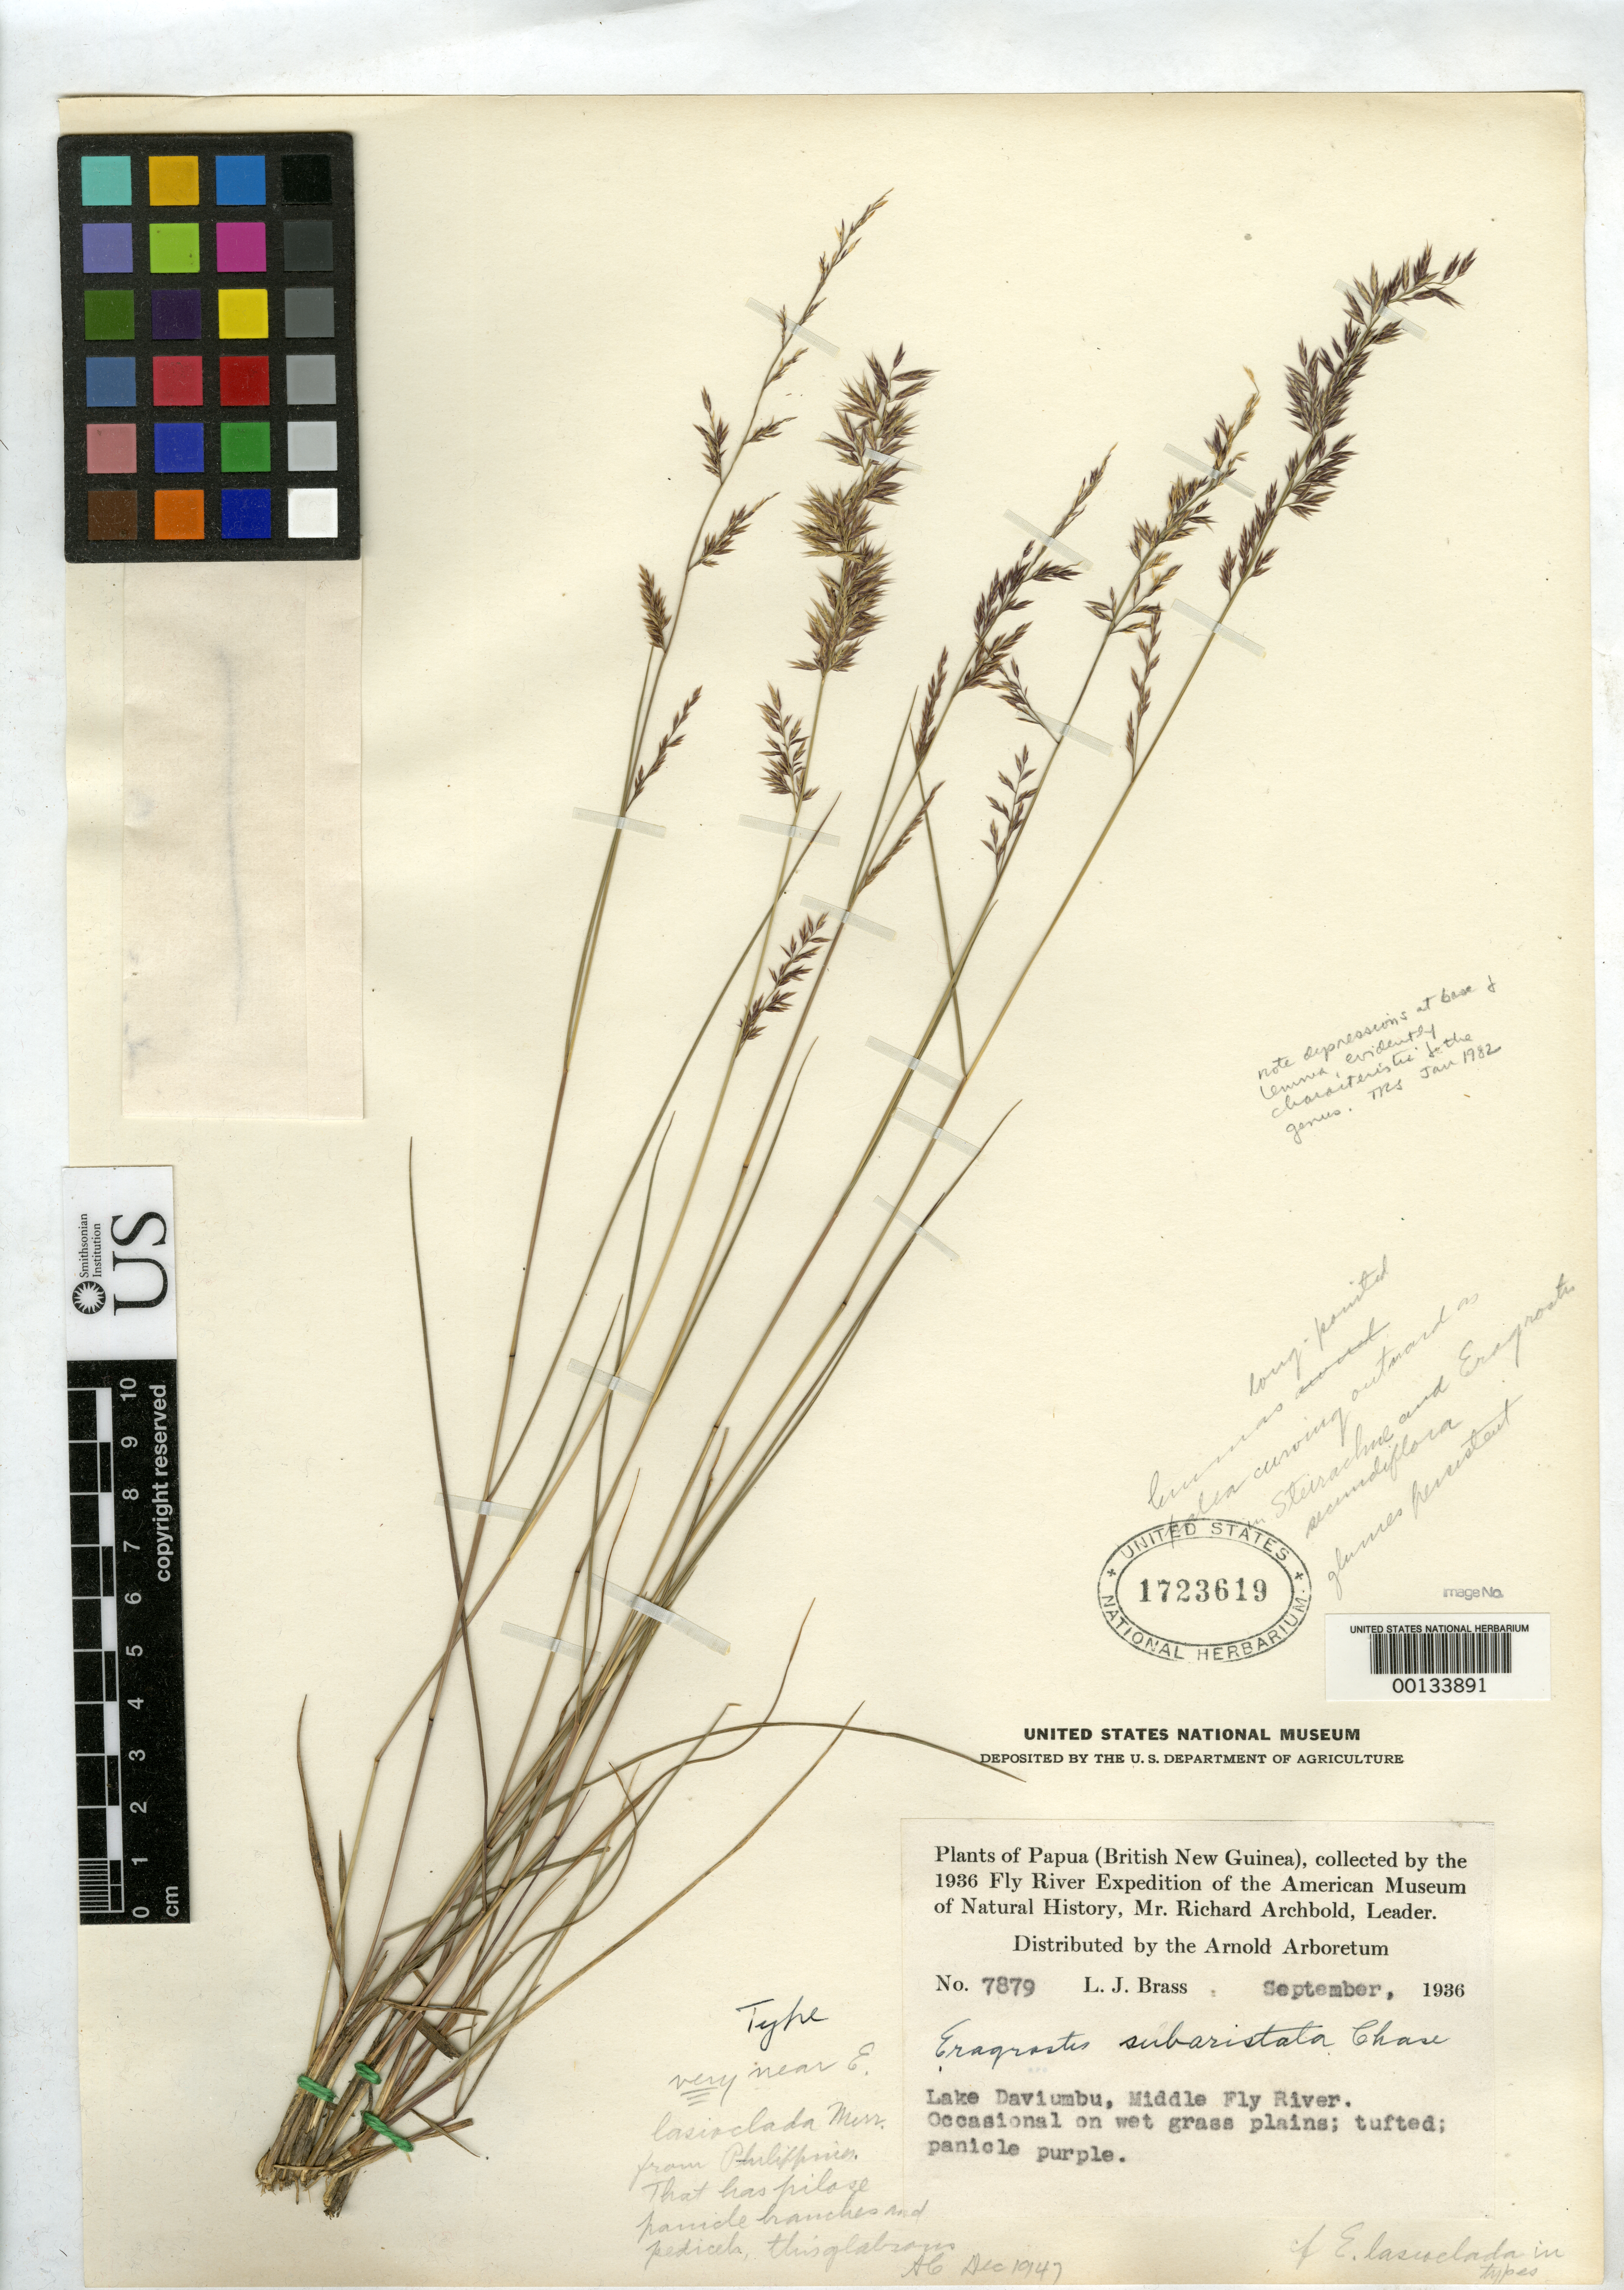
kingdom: Plantae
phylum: Tracheophyta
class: Liliopsida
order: Poales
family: Poaceae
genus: Eragrostis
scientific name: Eragrostis subaristata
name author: Chase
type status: Holotype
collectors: L. J. Brass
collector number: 7879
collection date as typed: Sep 1936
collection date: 1936-09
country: Papua New Guinea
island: New Guinea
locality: Lake Daviumbu, middle Fly River.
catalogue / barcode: US 1723619